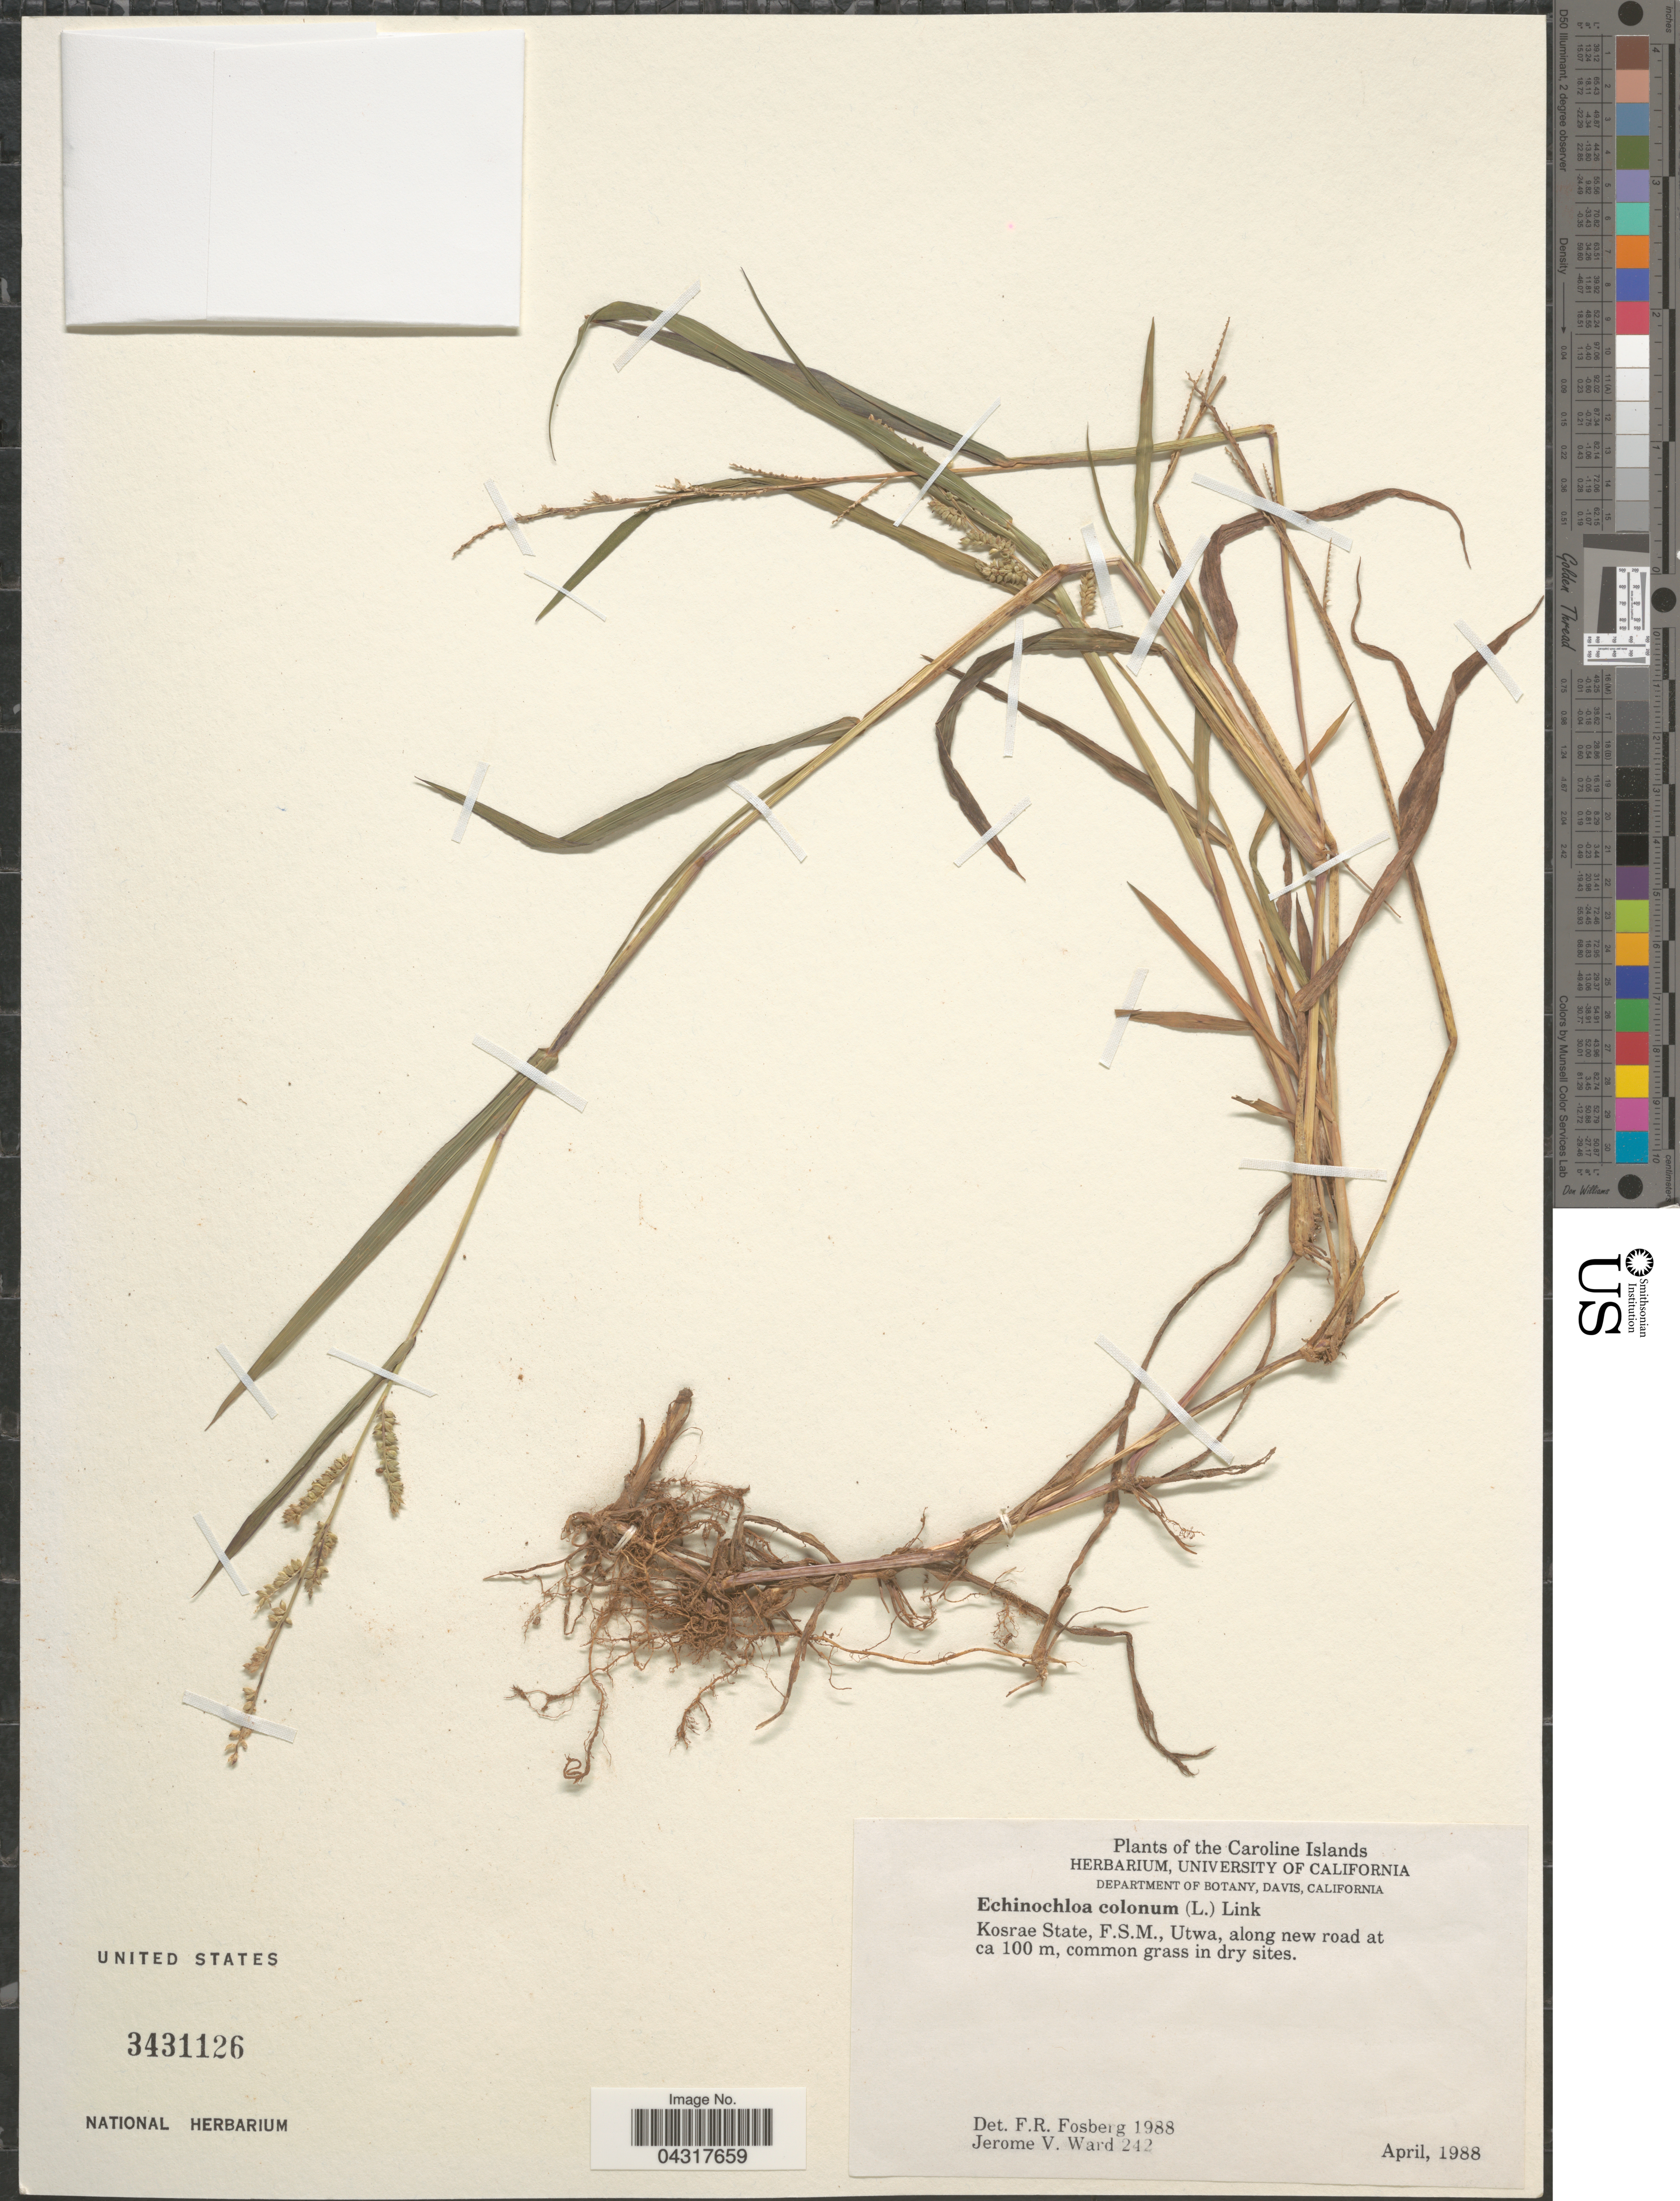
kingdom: Plantae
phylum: Tracheophyta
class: Liliopsida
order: Poales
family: Poaceae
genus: Echinochloa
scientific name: Echinochloa colona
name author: (L.) Link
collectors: J. V. Ward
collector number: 242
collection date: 1988-04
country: Micronesia, Federated States of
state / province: Kosrae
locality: Caroline Islands. F.S.M., Utwa, along new road.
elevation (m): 100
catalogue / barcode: US 3431126